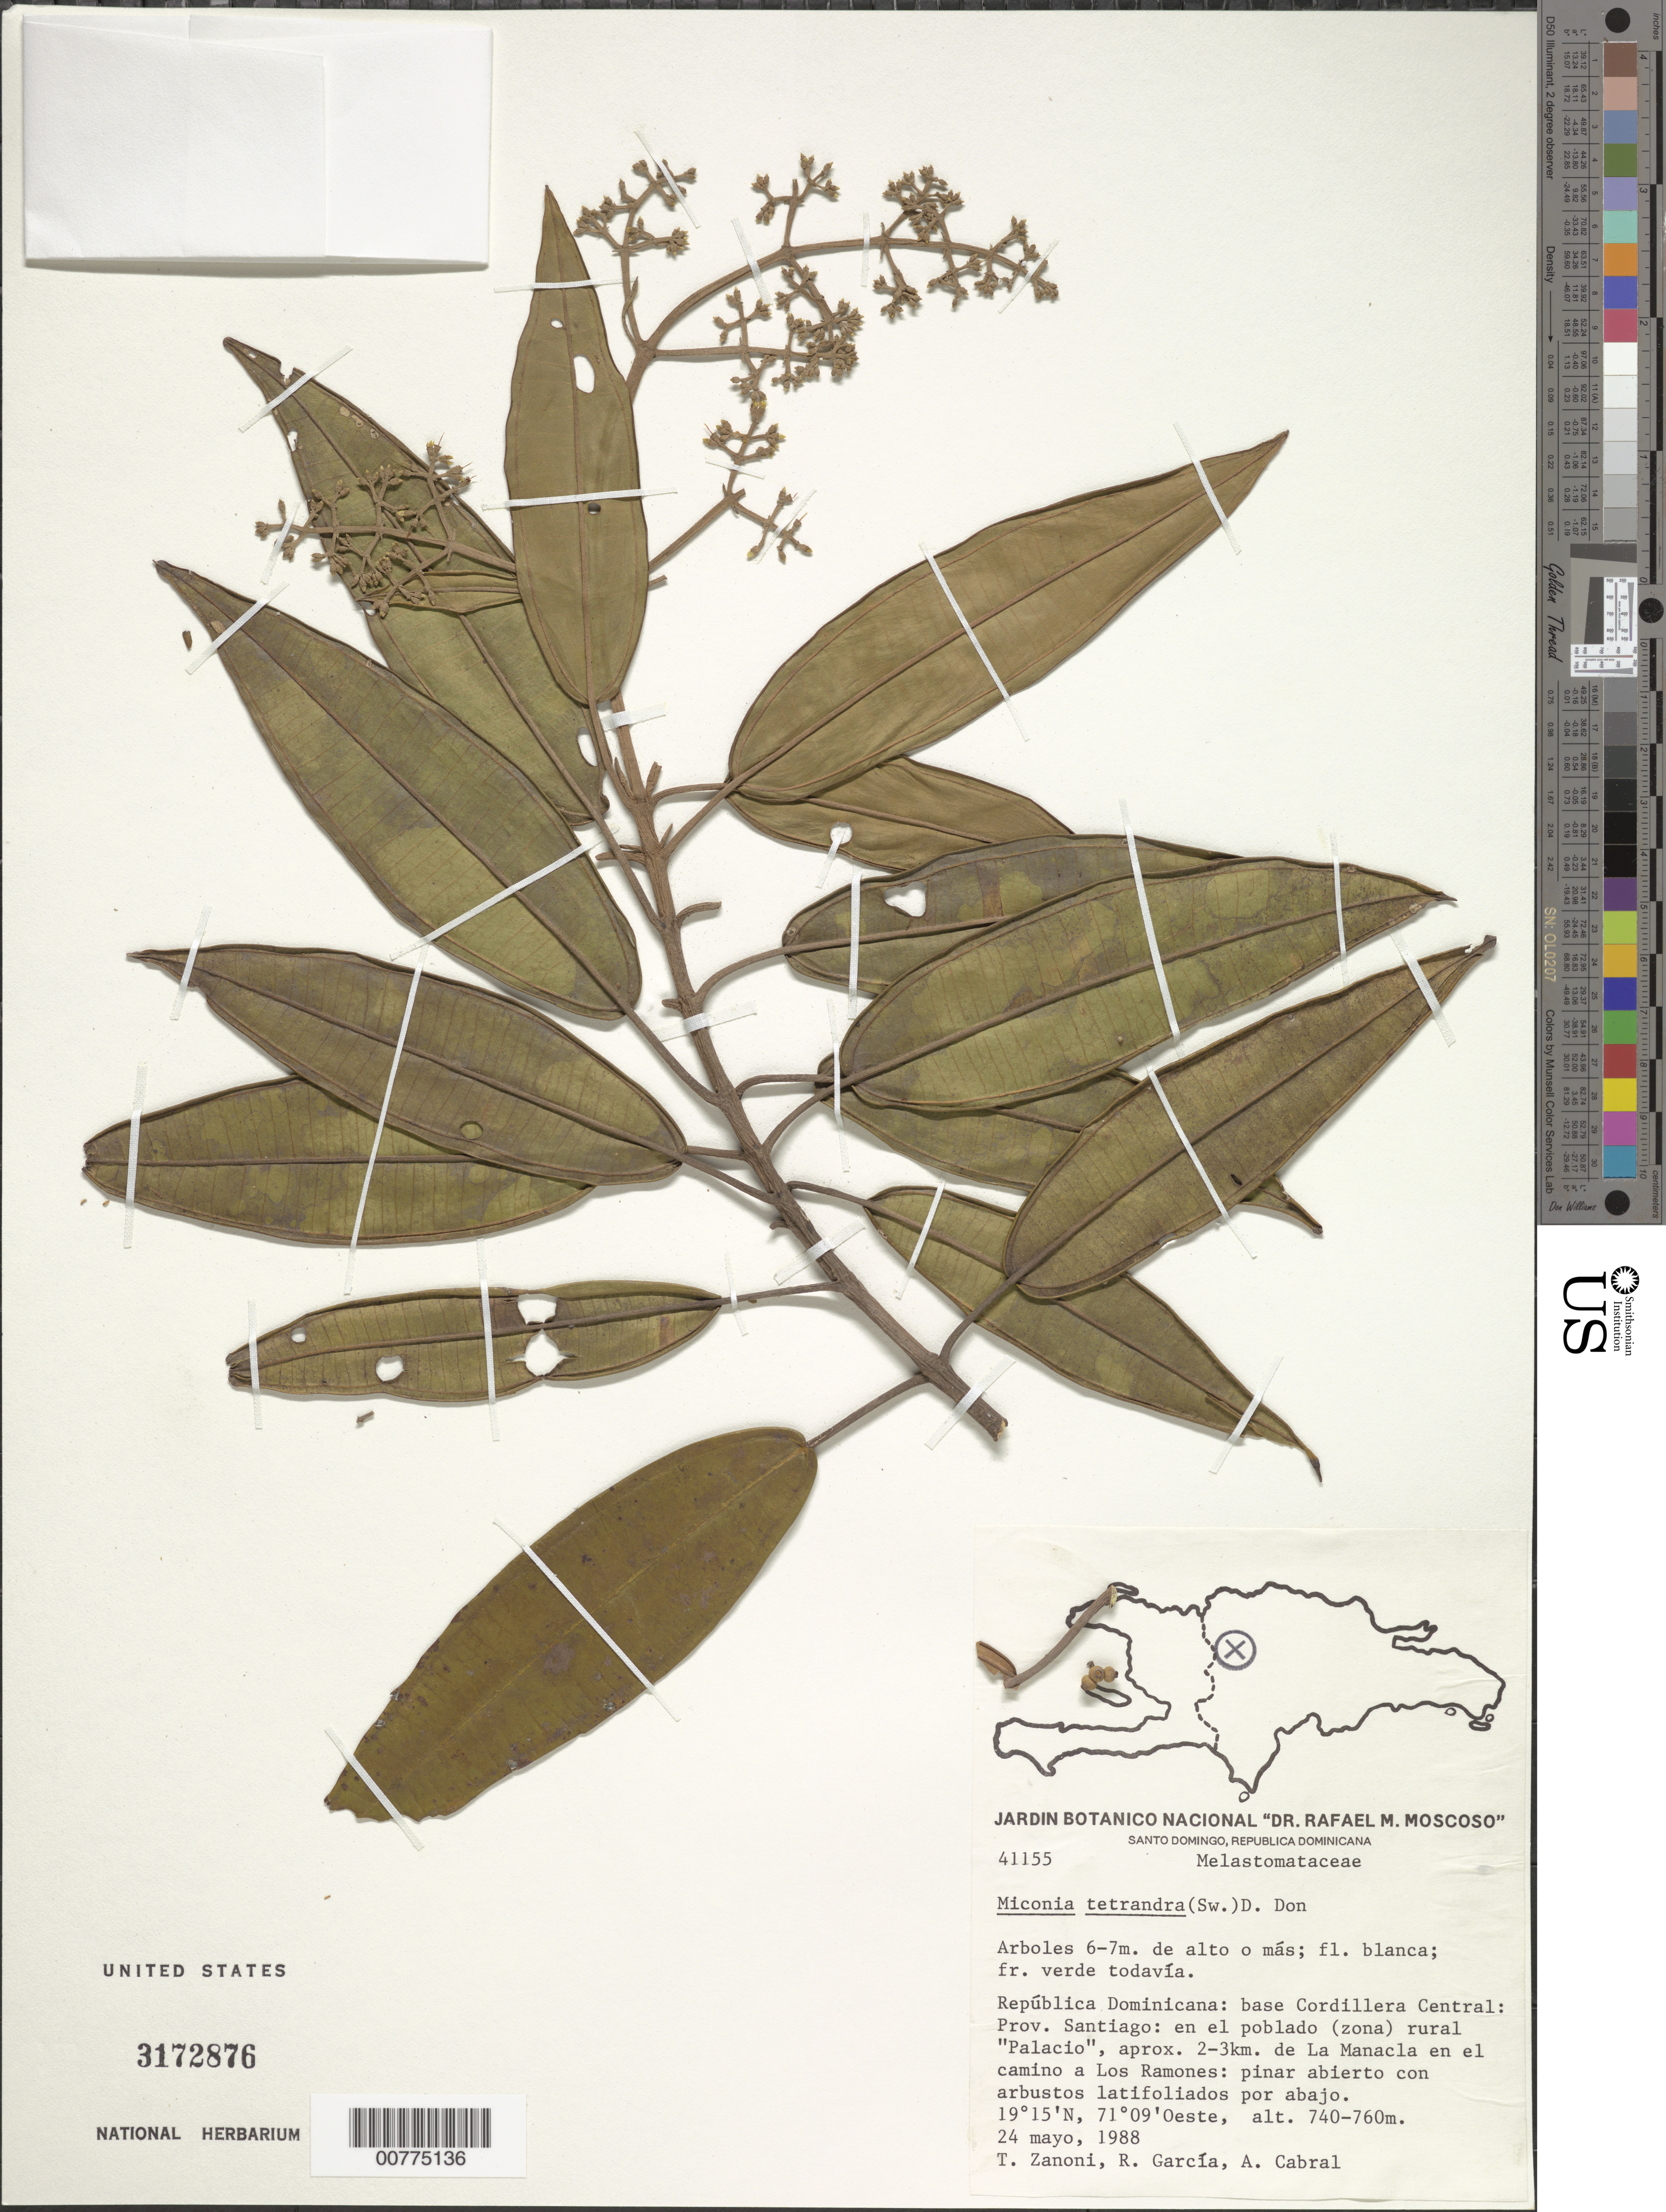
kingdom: Plantae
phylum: Tracheophyta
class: Magnoliopsida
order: Myrtales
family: Melastomataceae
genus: Miconia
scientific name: Miconia tetrandra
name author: (Sw.) D. Don ex G. Don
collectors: T. A. Zanoni, R. G. García & A. Cabral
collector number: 41155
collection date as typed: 24 May 1988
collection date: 1988-05-24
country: Dominican Republic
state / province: Santiago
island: Hispaniola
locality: Cordillera Central, in rural village (zone) "Palacio", adprox. 2-3 km from La Manacla in road to Los Ramones.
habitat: Open pineland with broadleaf shrubs below.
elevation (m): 740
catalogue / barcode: US 3172876